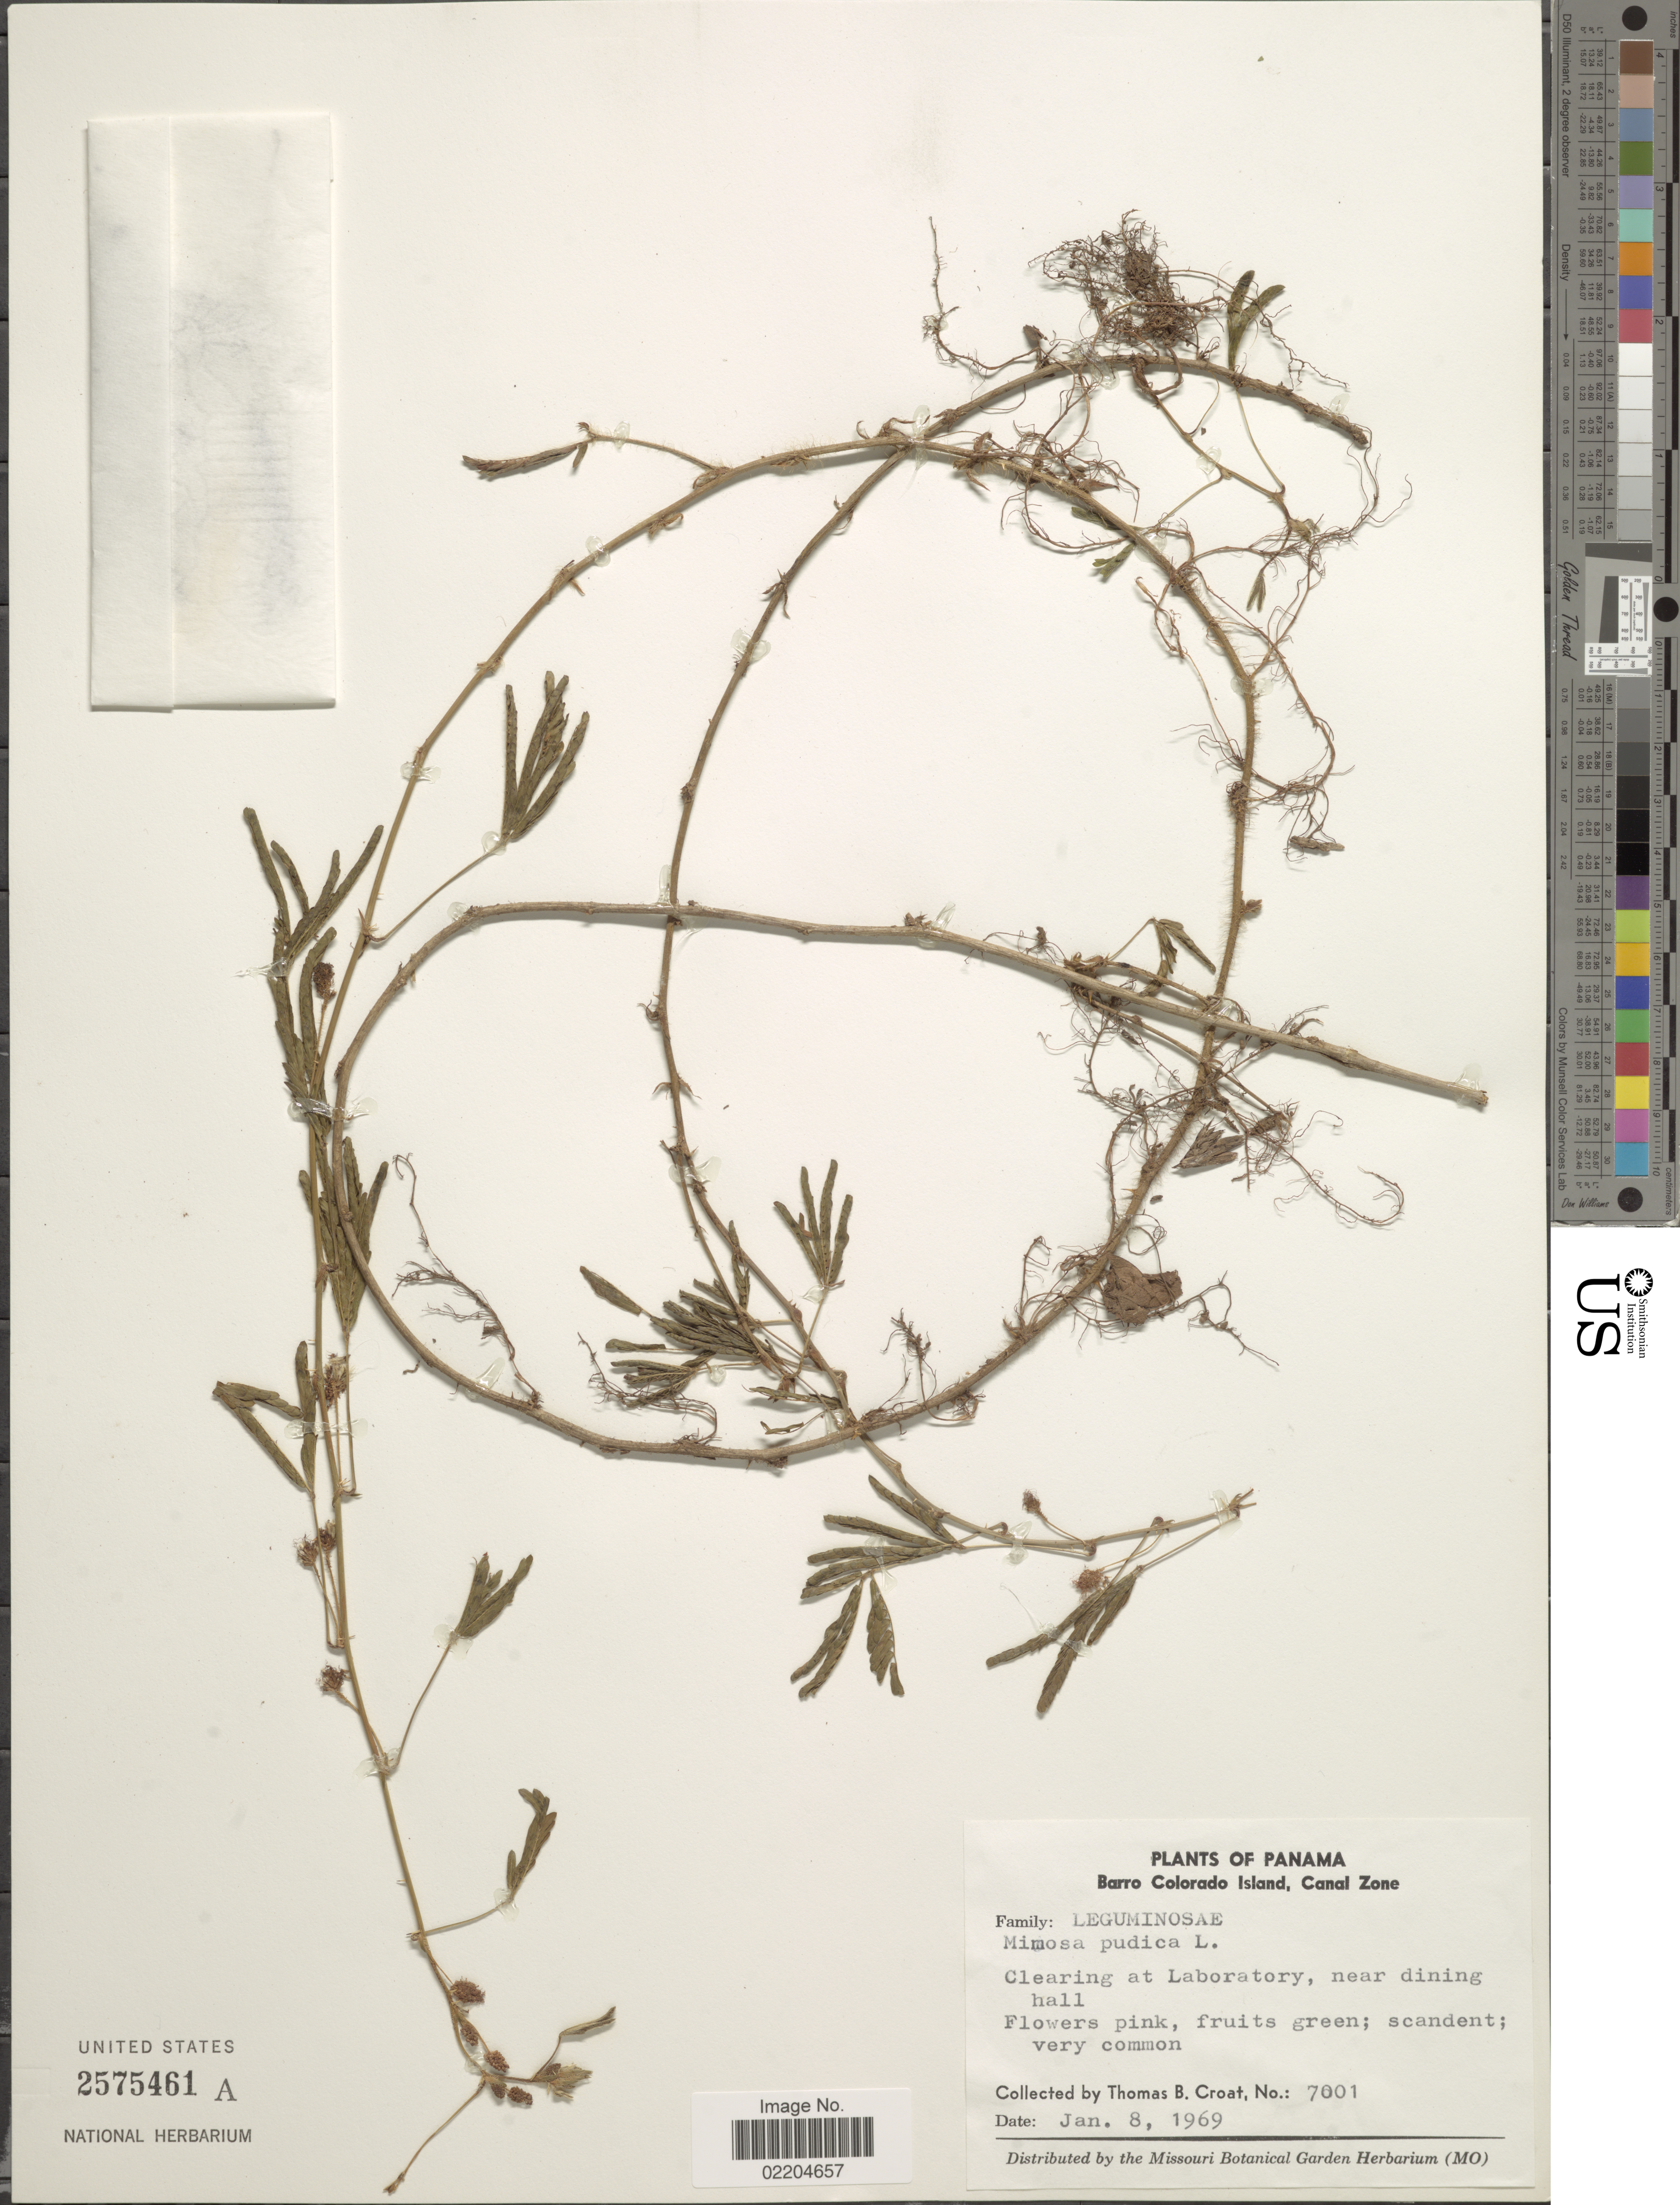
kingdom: Plantae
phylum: Tracheophyta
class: Magnoliopsida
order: Fabales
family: Fabaceae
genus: Mimosa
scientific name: Mimosa pudica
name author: L.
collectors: T. B. Croat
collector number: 7001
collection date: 1969-01-08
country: Panama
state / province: Panamá Oeste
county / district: Canal Zone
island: Barro Colorado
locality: Barro Colorado Island, Canal Zone. Clearing at Laboratory, near dining hall.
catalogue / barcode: US 2575461A